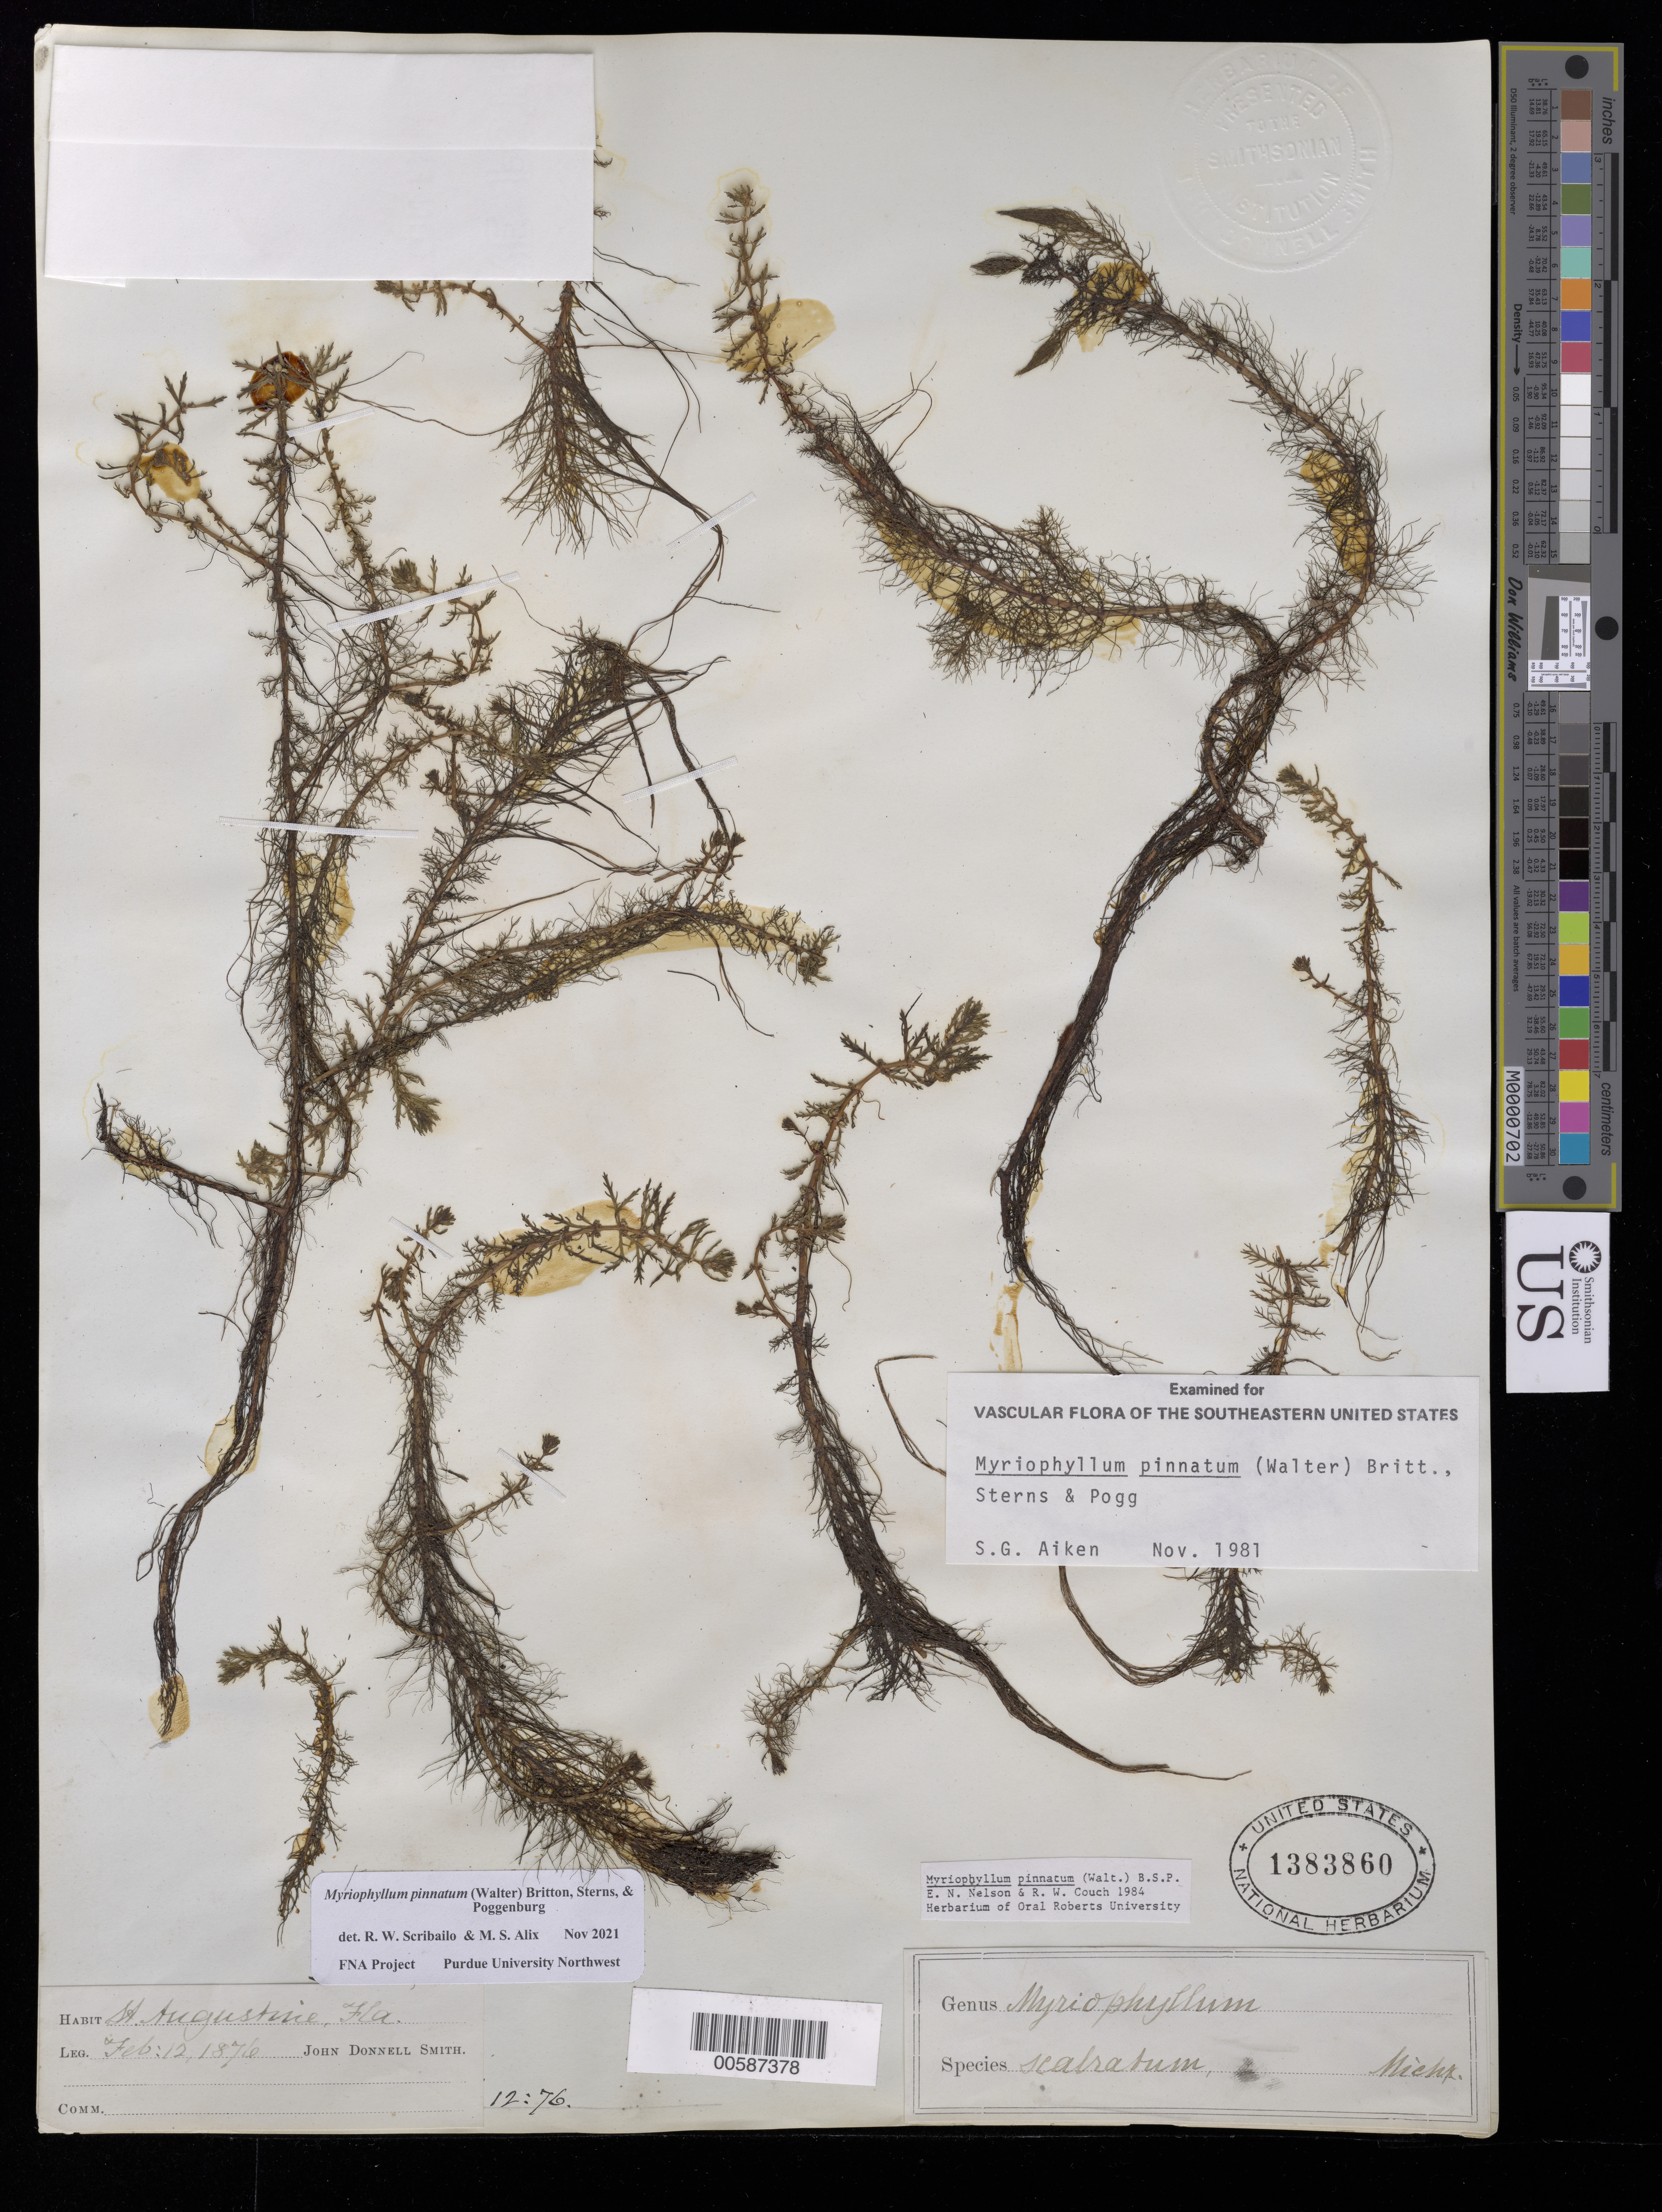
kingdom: Plantae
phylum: Tracheophyta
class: Magnoliopsida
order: Saxifragales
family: Haloragaceae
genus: Myriophyllum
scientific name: Myriophyllum pinnatum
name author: (Walter) Britton, Stearns & Poggenb.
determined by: Scribailo, R. W.; Alix, M. S.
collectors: J. Donnell Smith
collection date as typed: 12 Feb 1876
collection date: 1876-02-12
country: United States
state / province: Florida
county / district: Saint Johns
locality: St. Augustine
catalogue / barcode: US 1383860